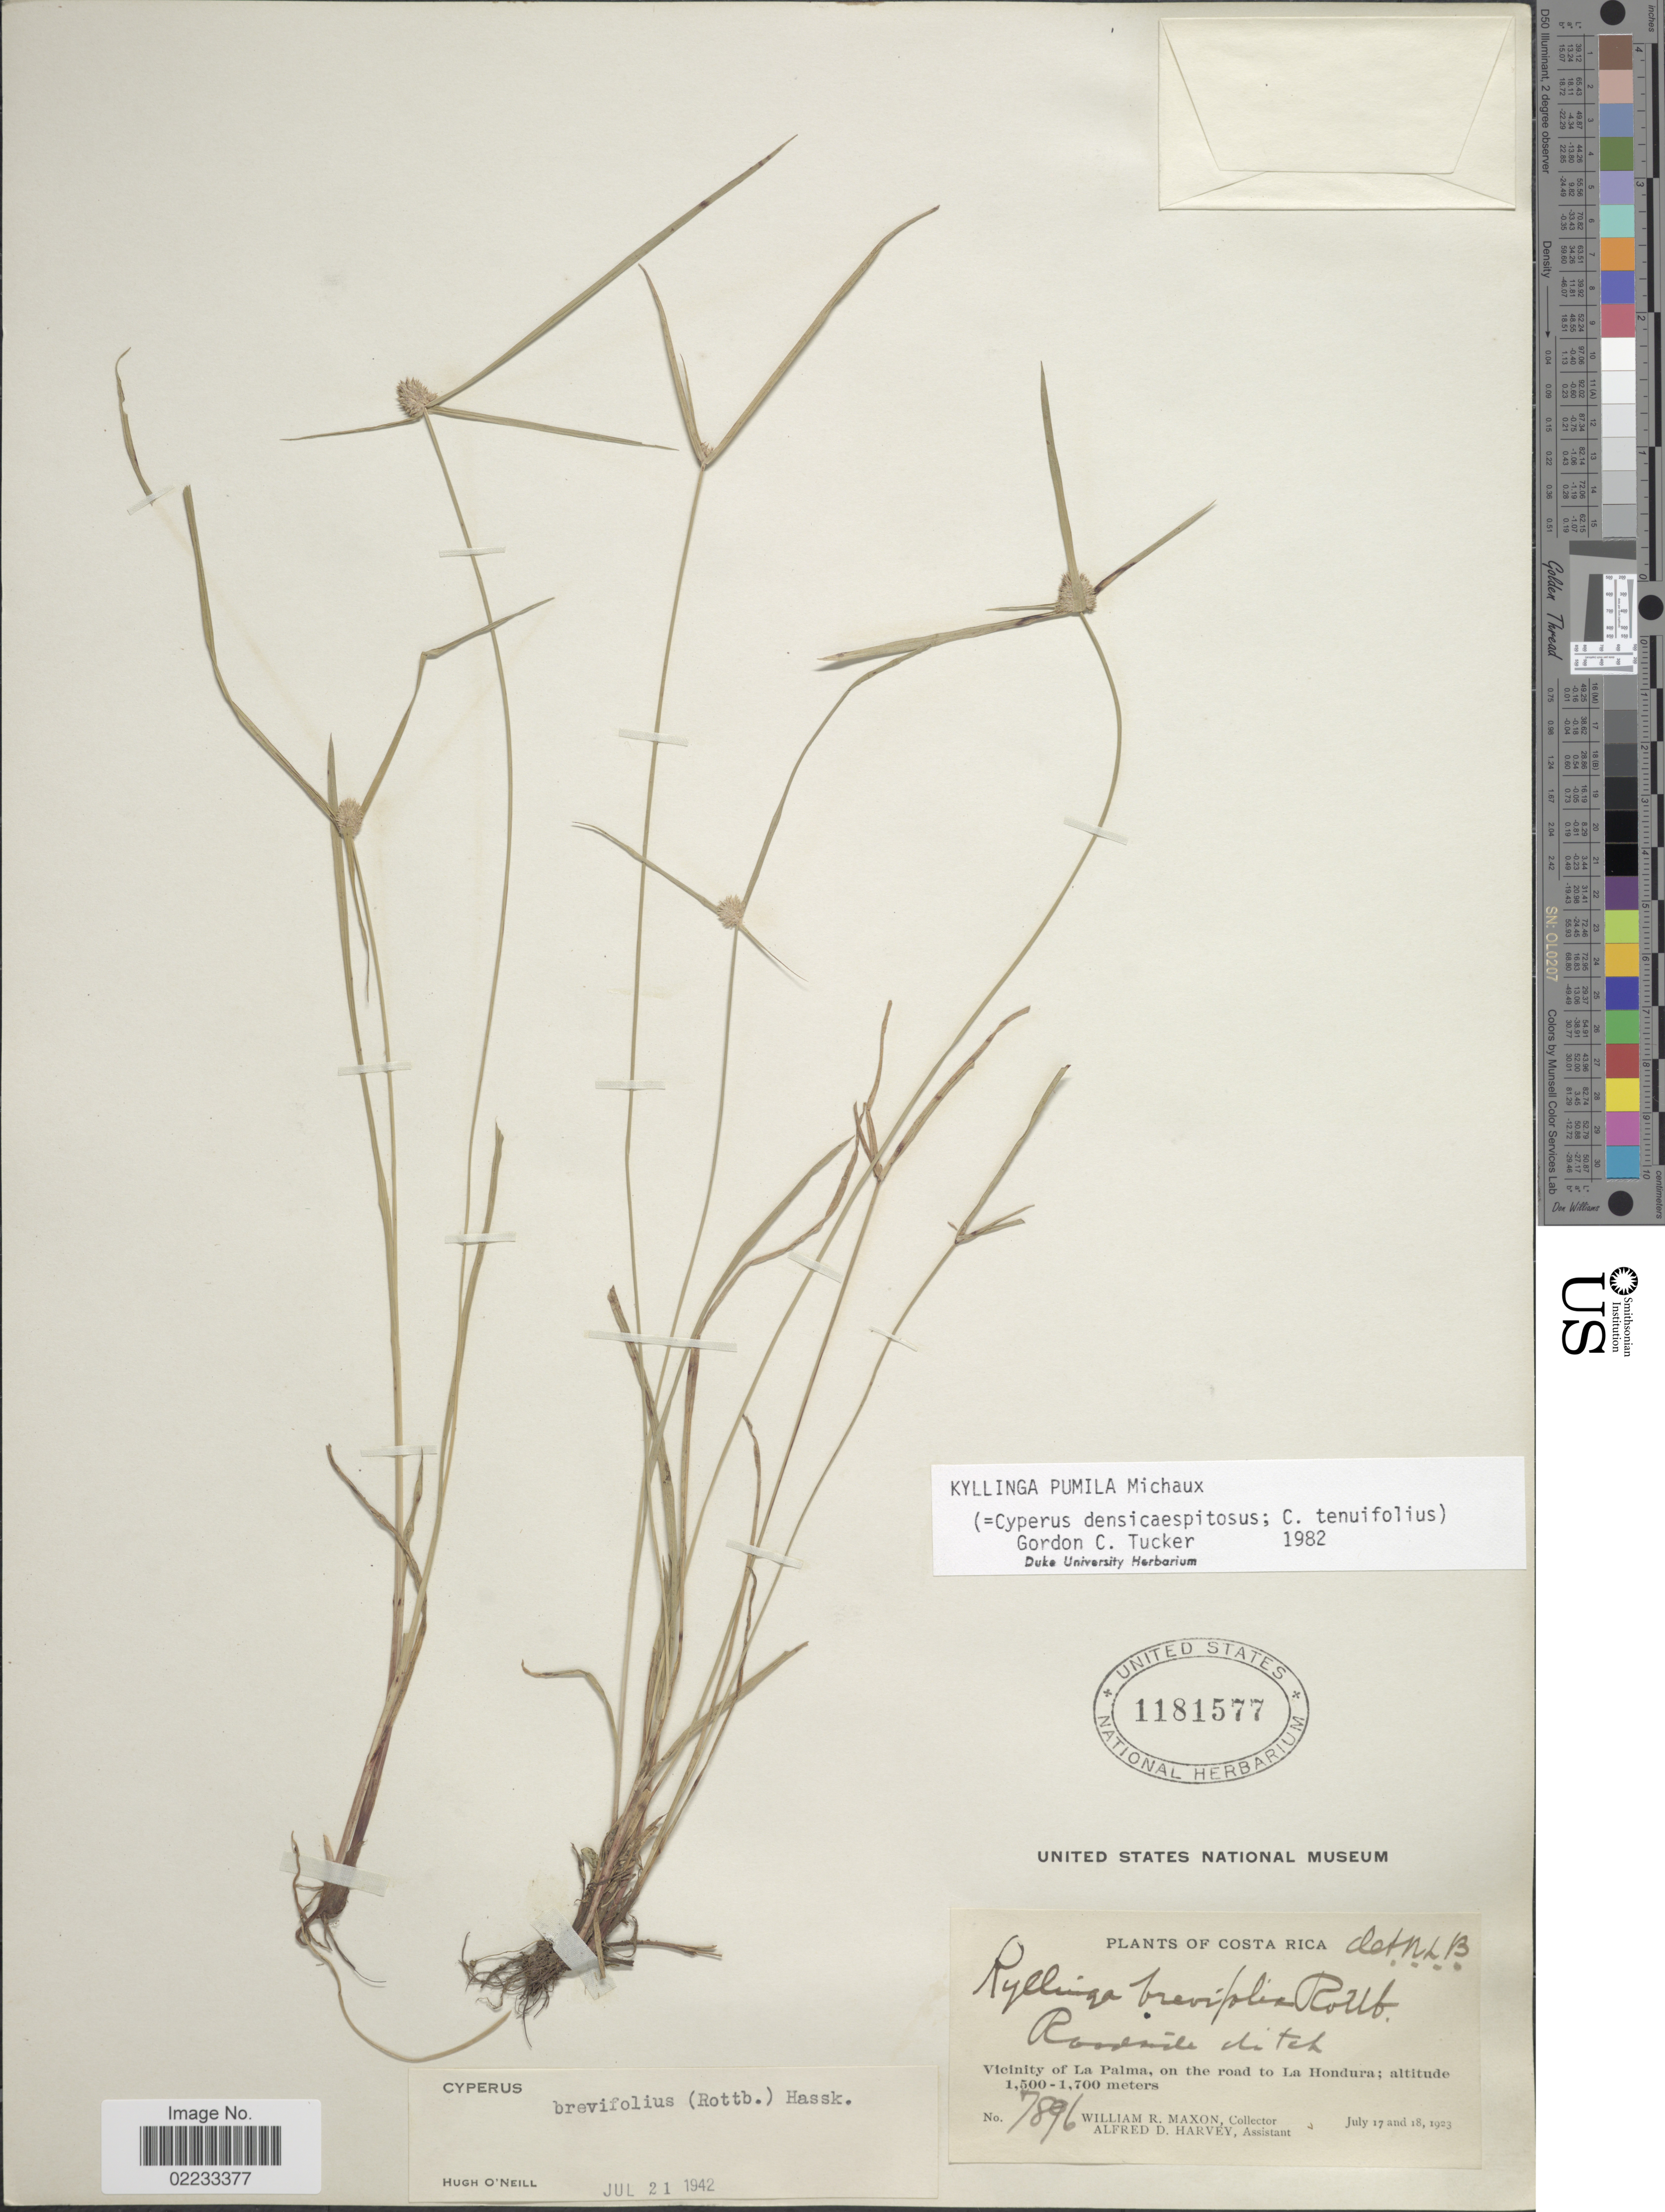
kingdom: Plantae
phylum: Tracheophyta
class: Liliopsida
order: Poales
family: Cyperaceae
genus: Cyperus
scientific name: Cyperus hortensis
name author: (Salzm. ex Steud.) Dorr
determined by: Strong, Mark T., (BOT), Smithsonian Institution - National Museum of Natural History (UNITED STATES)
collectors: W. R. Maxon & A. D. Harvey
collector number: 7896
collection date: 1923-07-17/1923-07-18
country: Costa Rica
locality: Roadside ditch, Vicinity of La Palma, on the road to La Hondura.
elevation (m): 1500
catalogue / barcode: US 1181577